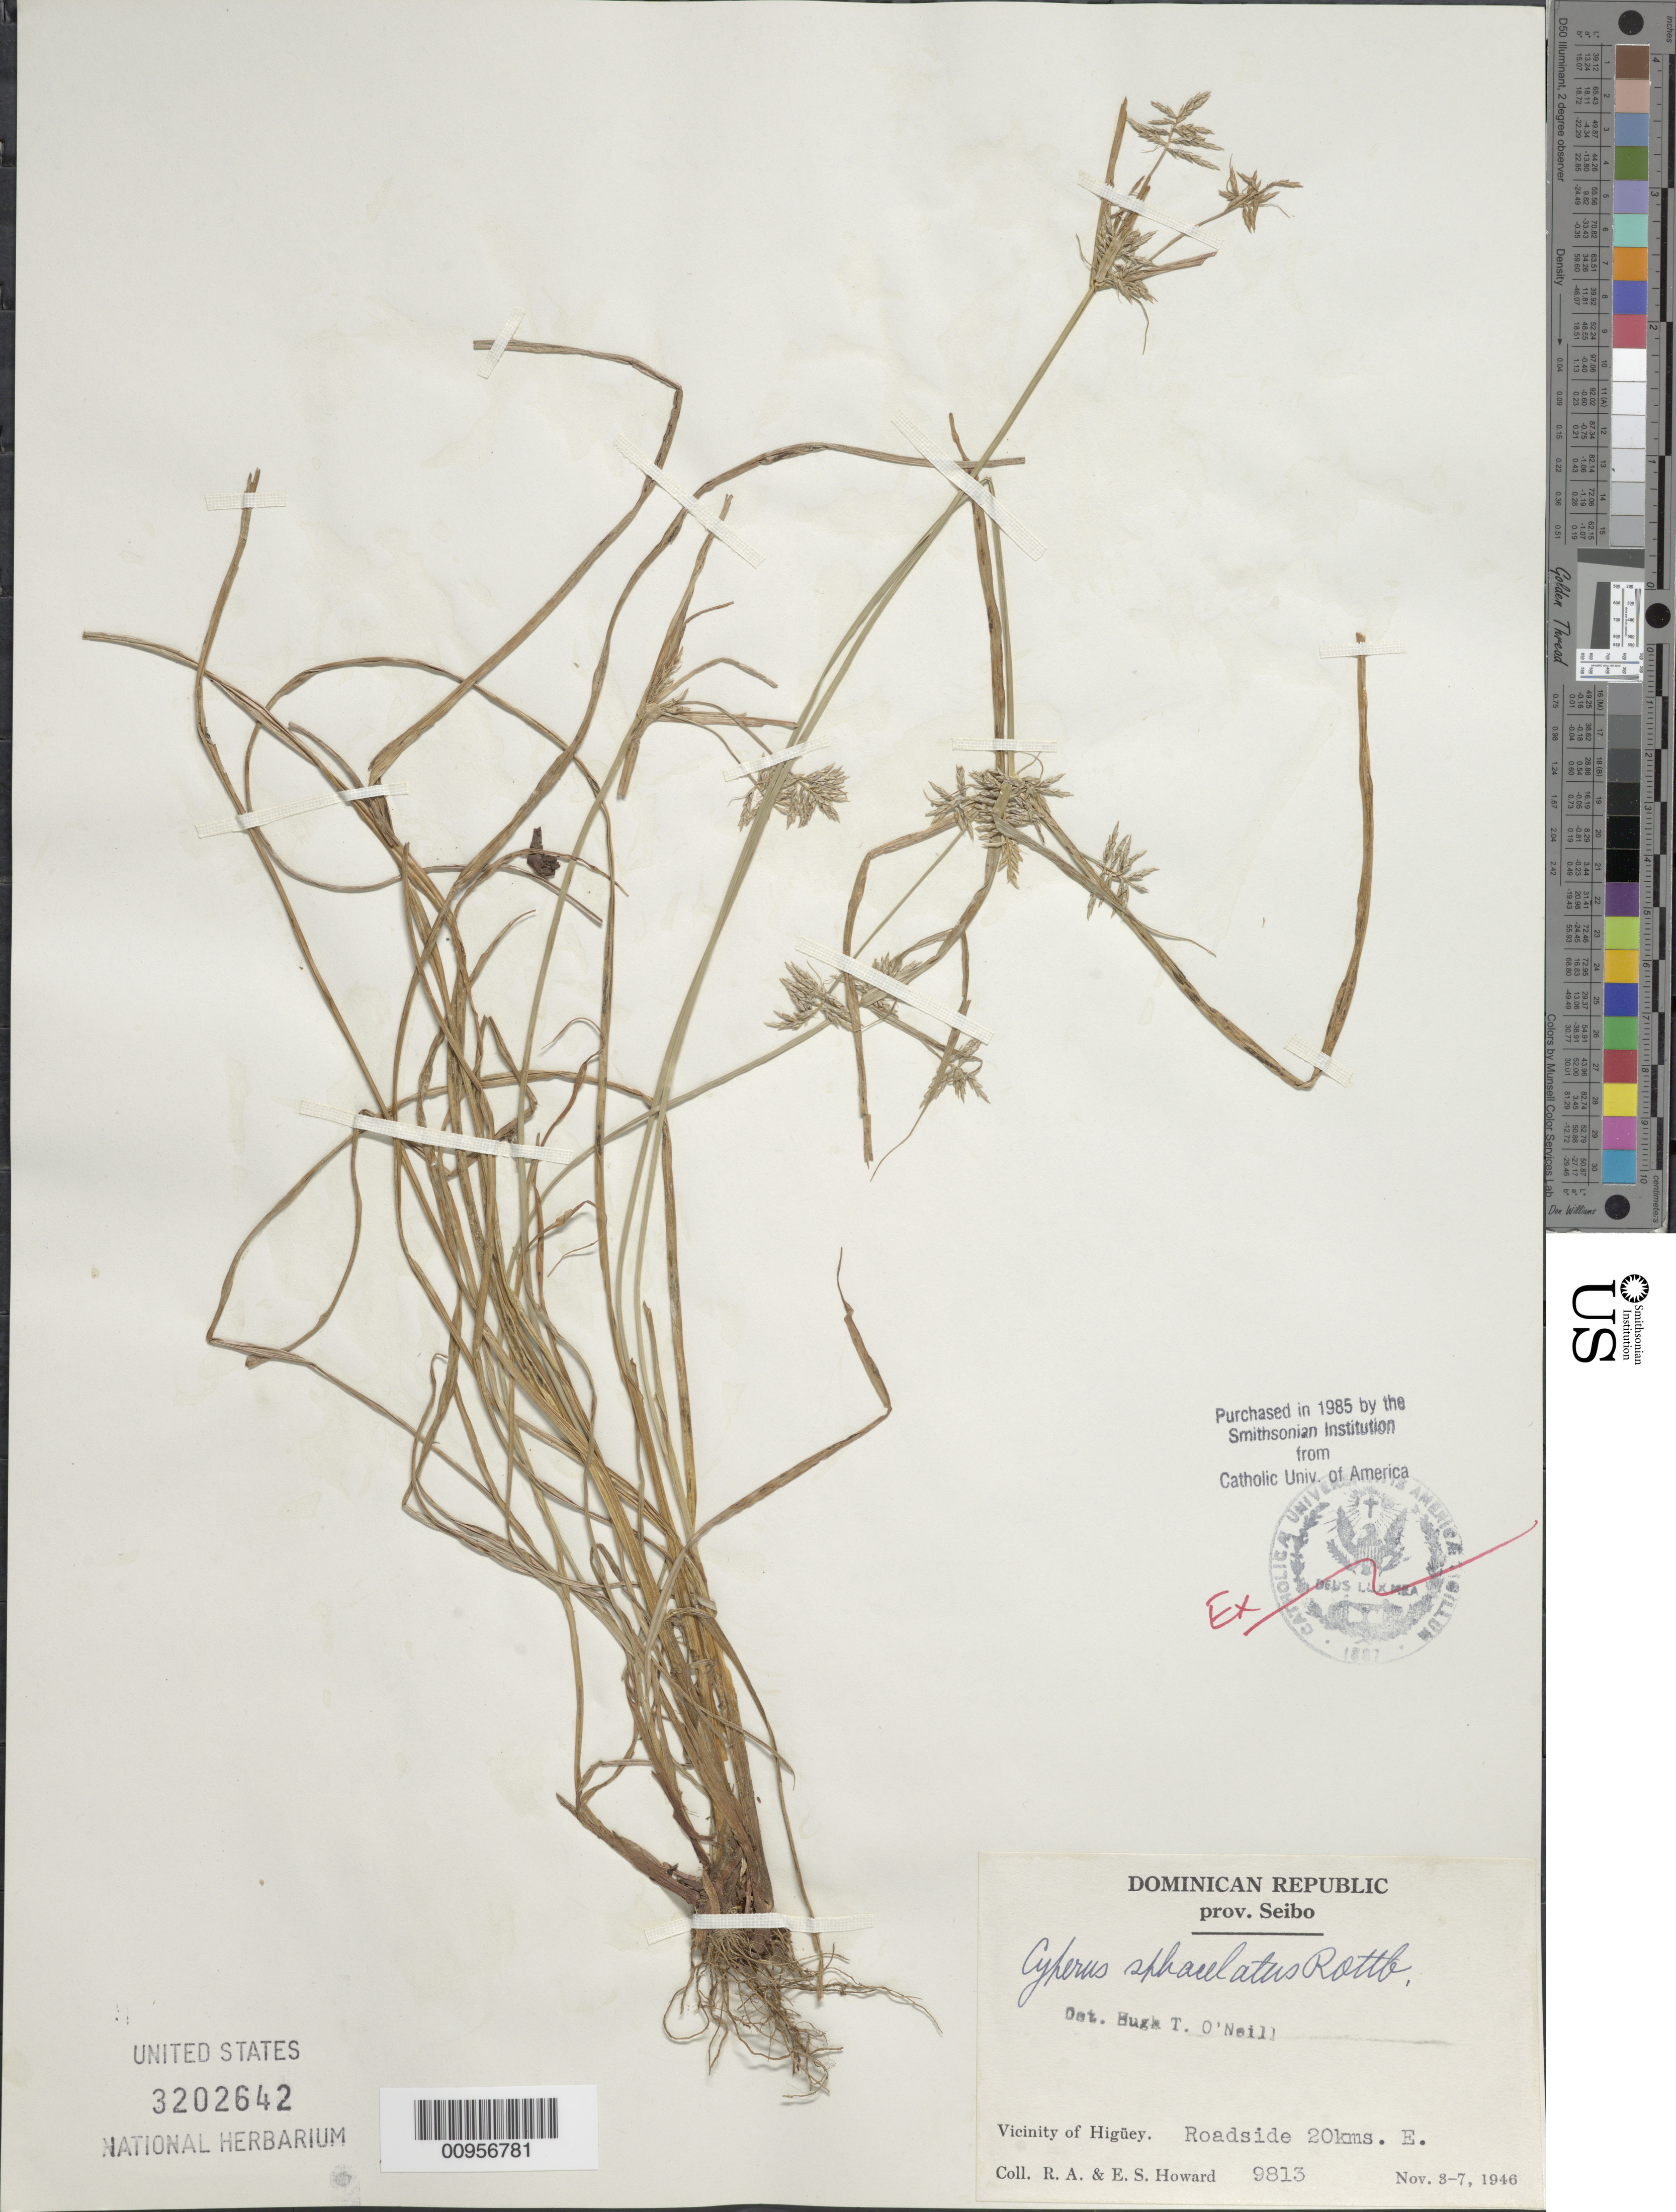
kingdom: Plantae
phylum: Tracheophyta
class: Liliopsida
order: Poales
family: Cyperaceae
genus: Cyperus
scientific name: Cyperus sphacelatus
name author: Rottb.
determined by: O'Neill, Hugh T.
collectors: R. A. Howard & E. S. Howard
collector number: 9813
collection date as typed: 03 Nov 1946 to 07 Nov 1946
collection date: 1946-11-03/1946-11-07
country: Dominican Republic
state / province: El Seibo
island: Hispaniola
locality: Vicinity of Higüey, roadside 20 kms. E.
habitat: Roadside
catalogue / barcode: US 3203642